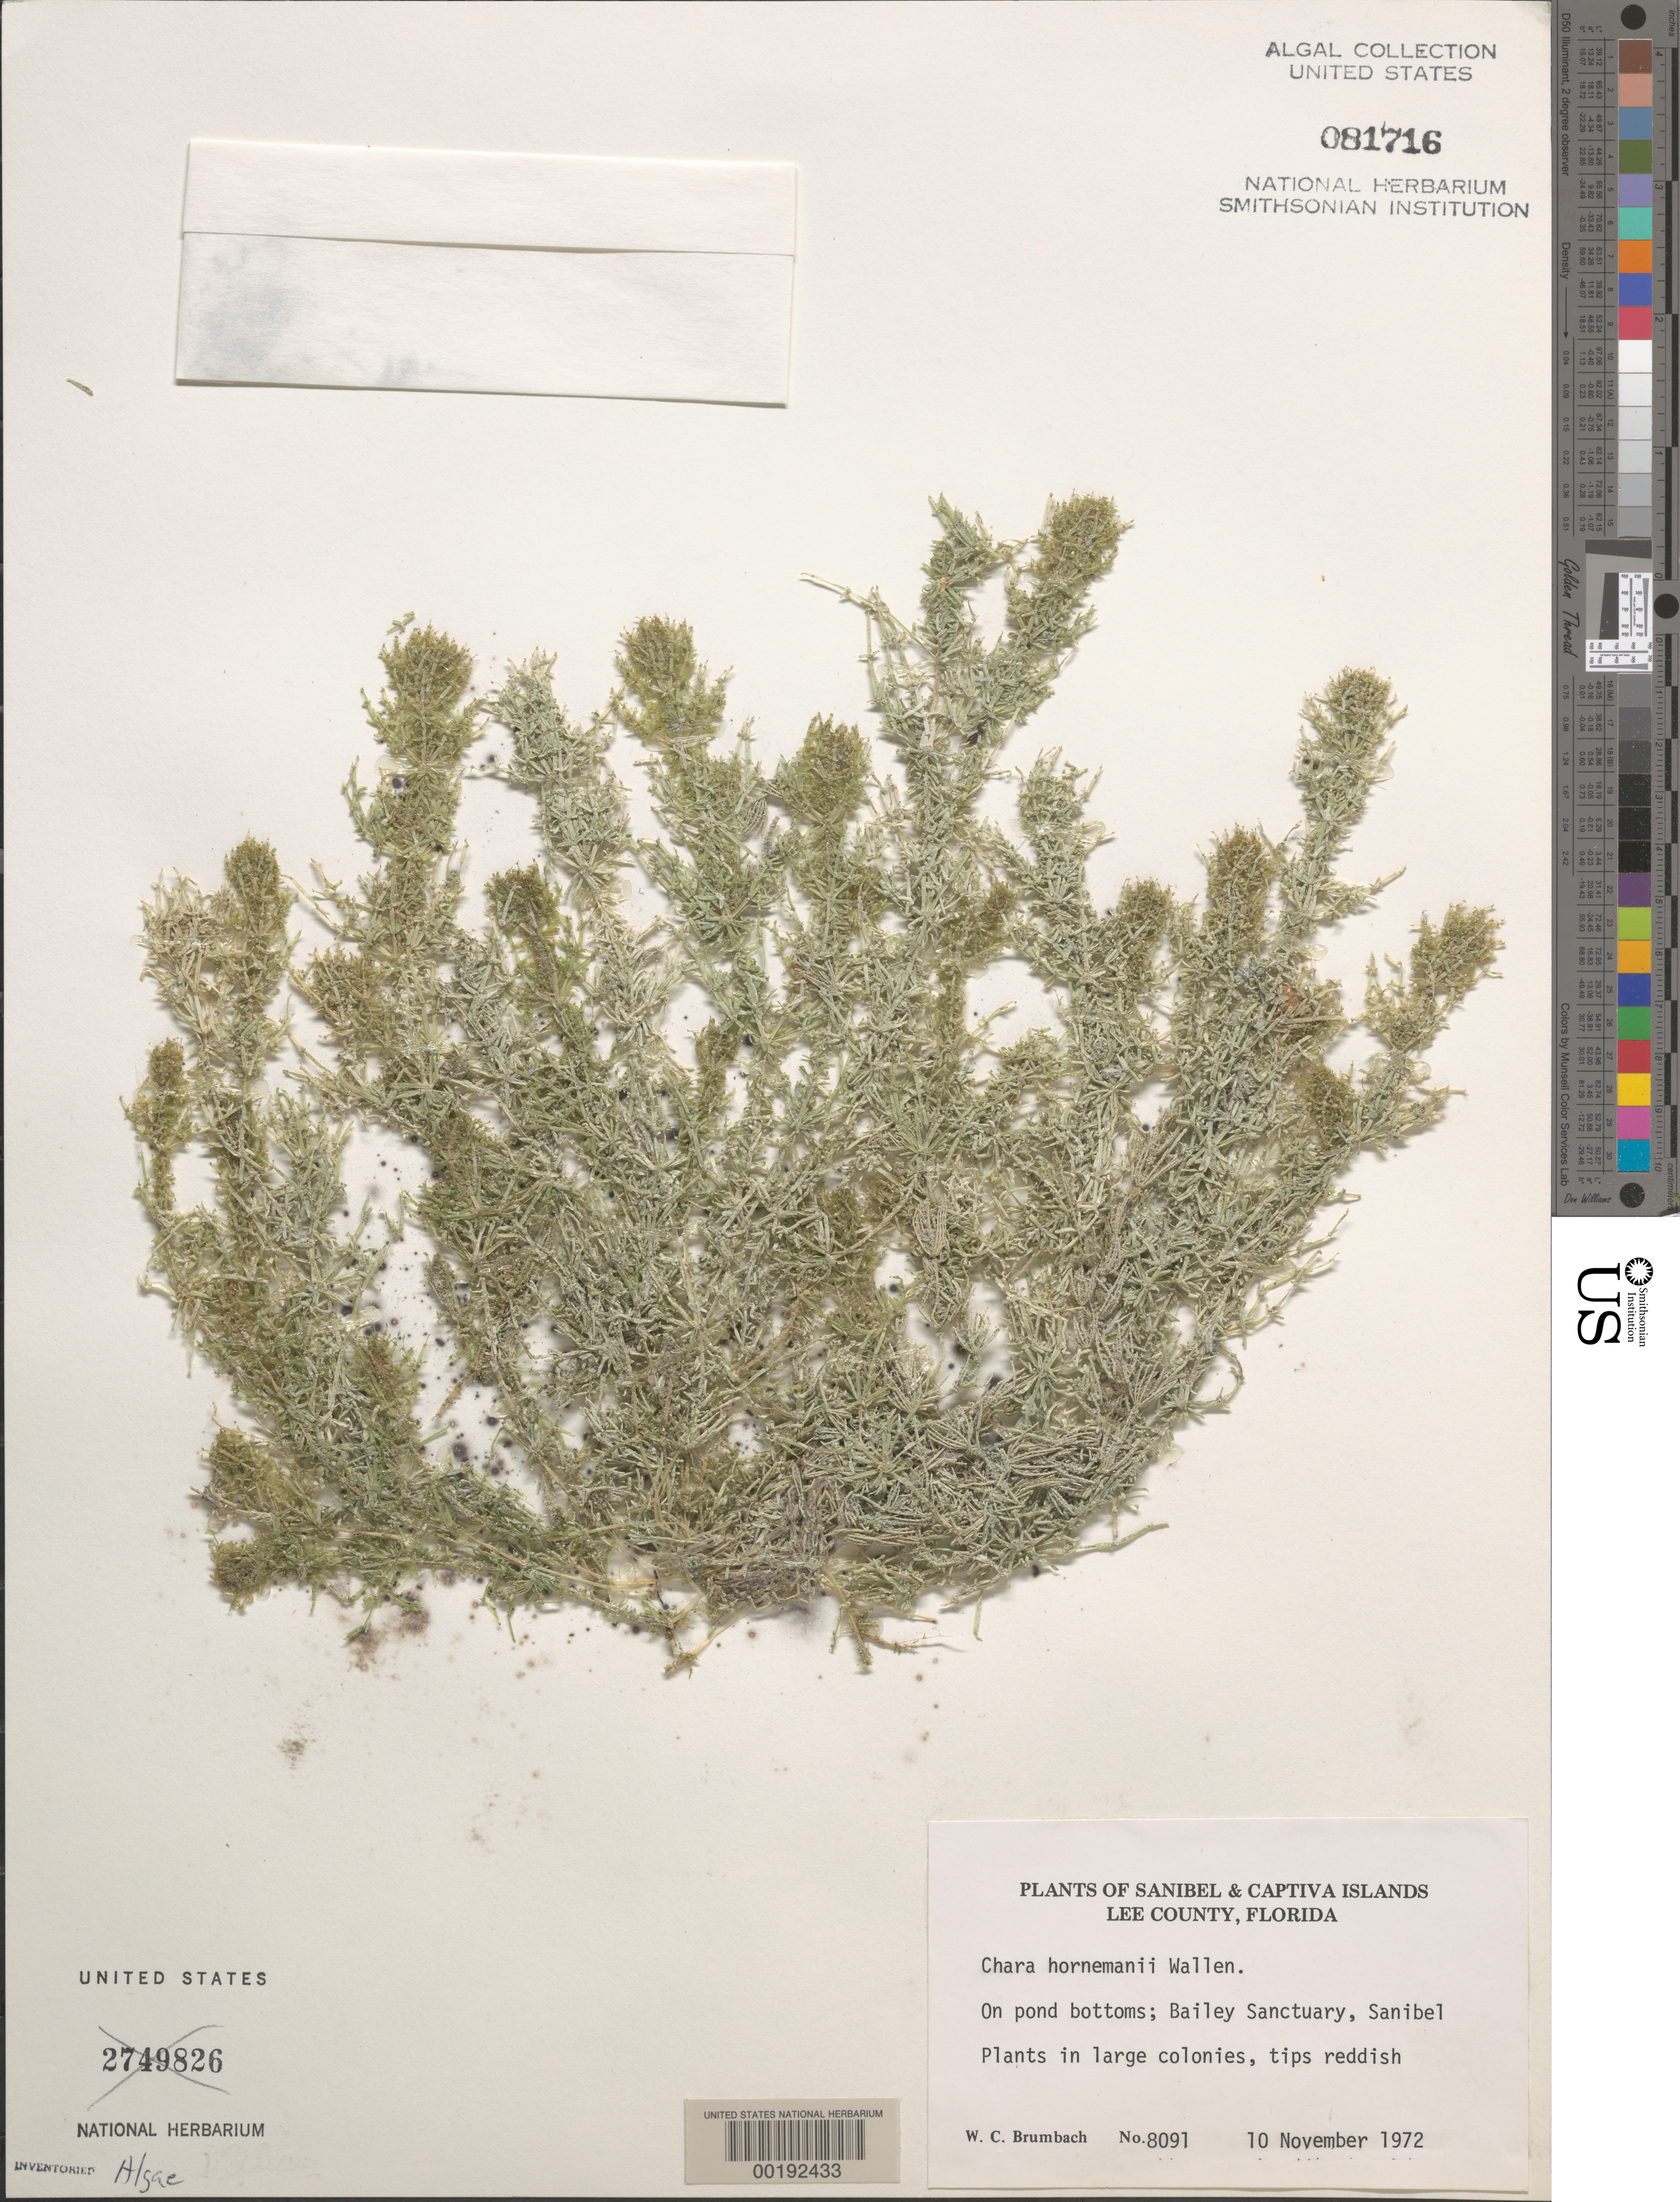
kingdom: Plantae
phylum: Charophyta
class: Charophyceae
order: Charales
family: Characeae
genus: Chara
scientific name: Chara hornemannii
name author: Wallman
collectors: W. C. Brumbach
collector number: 8091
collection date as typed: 10 Nov 1972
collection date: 1972-11-10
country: United States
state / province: Florida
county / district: Lee County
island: Sanibel Island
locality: Bailey Sanctuary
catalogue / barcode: US 81716